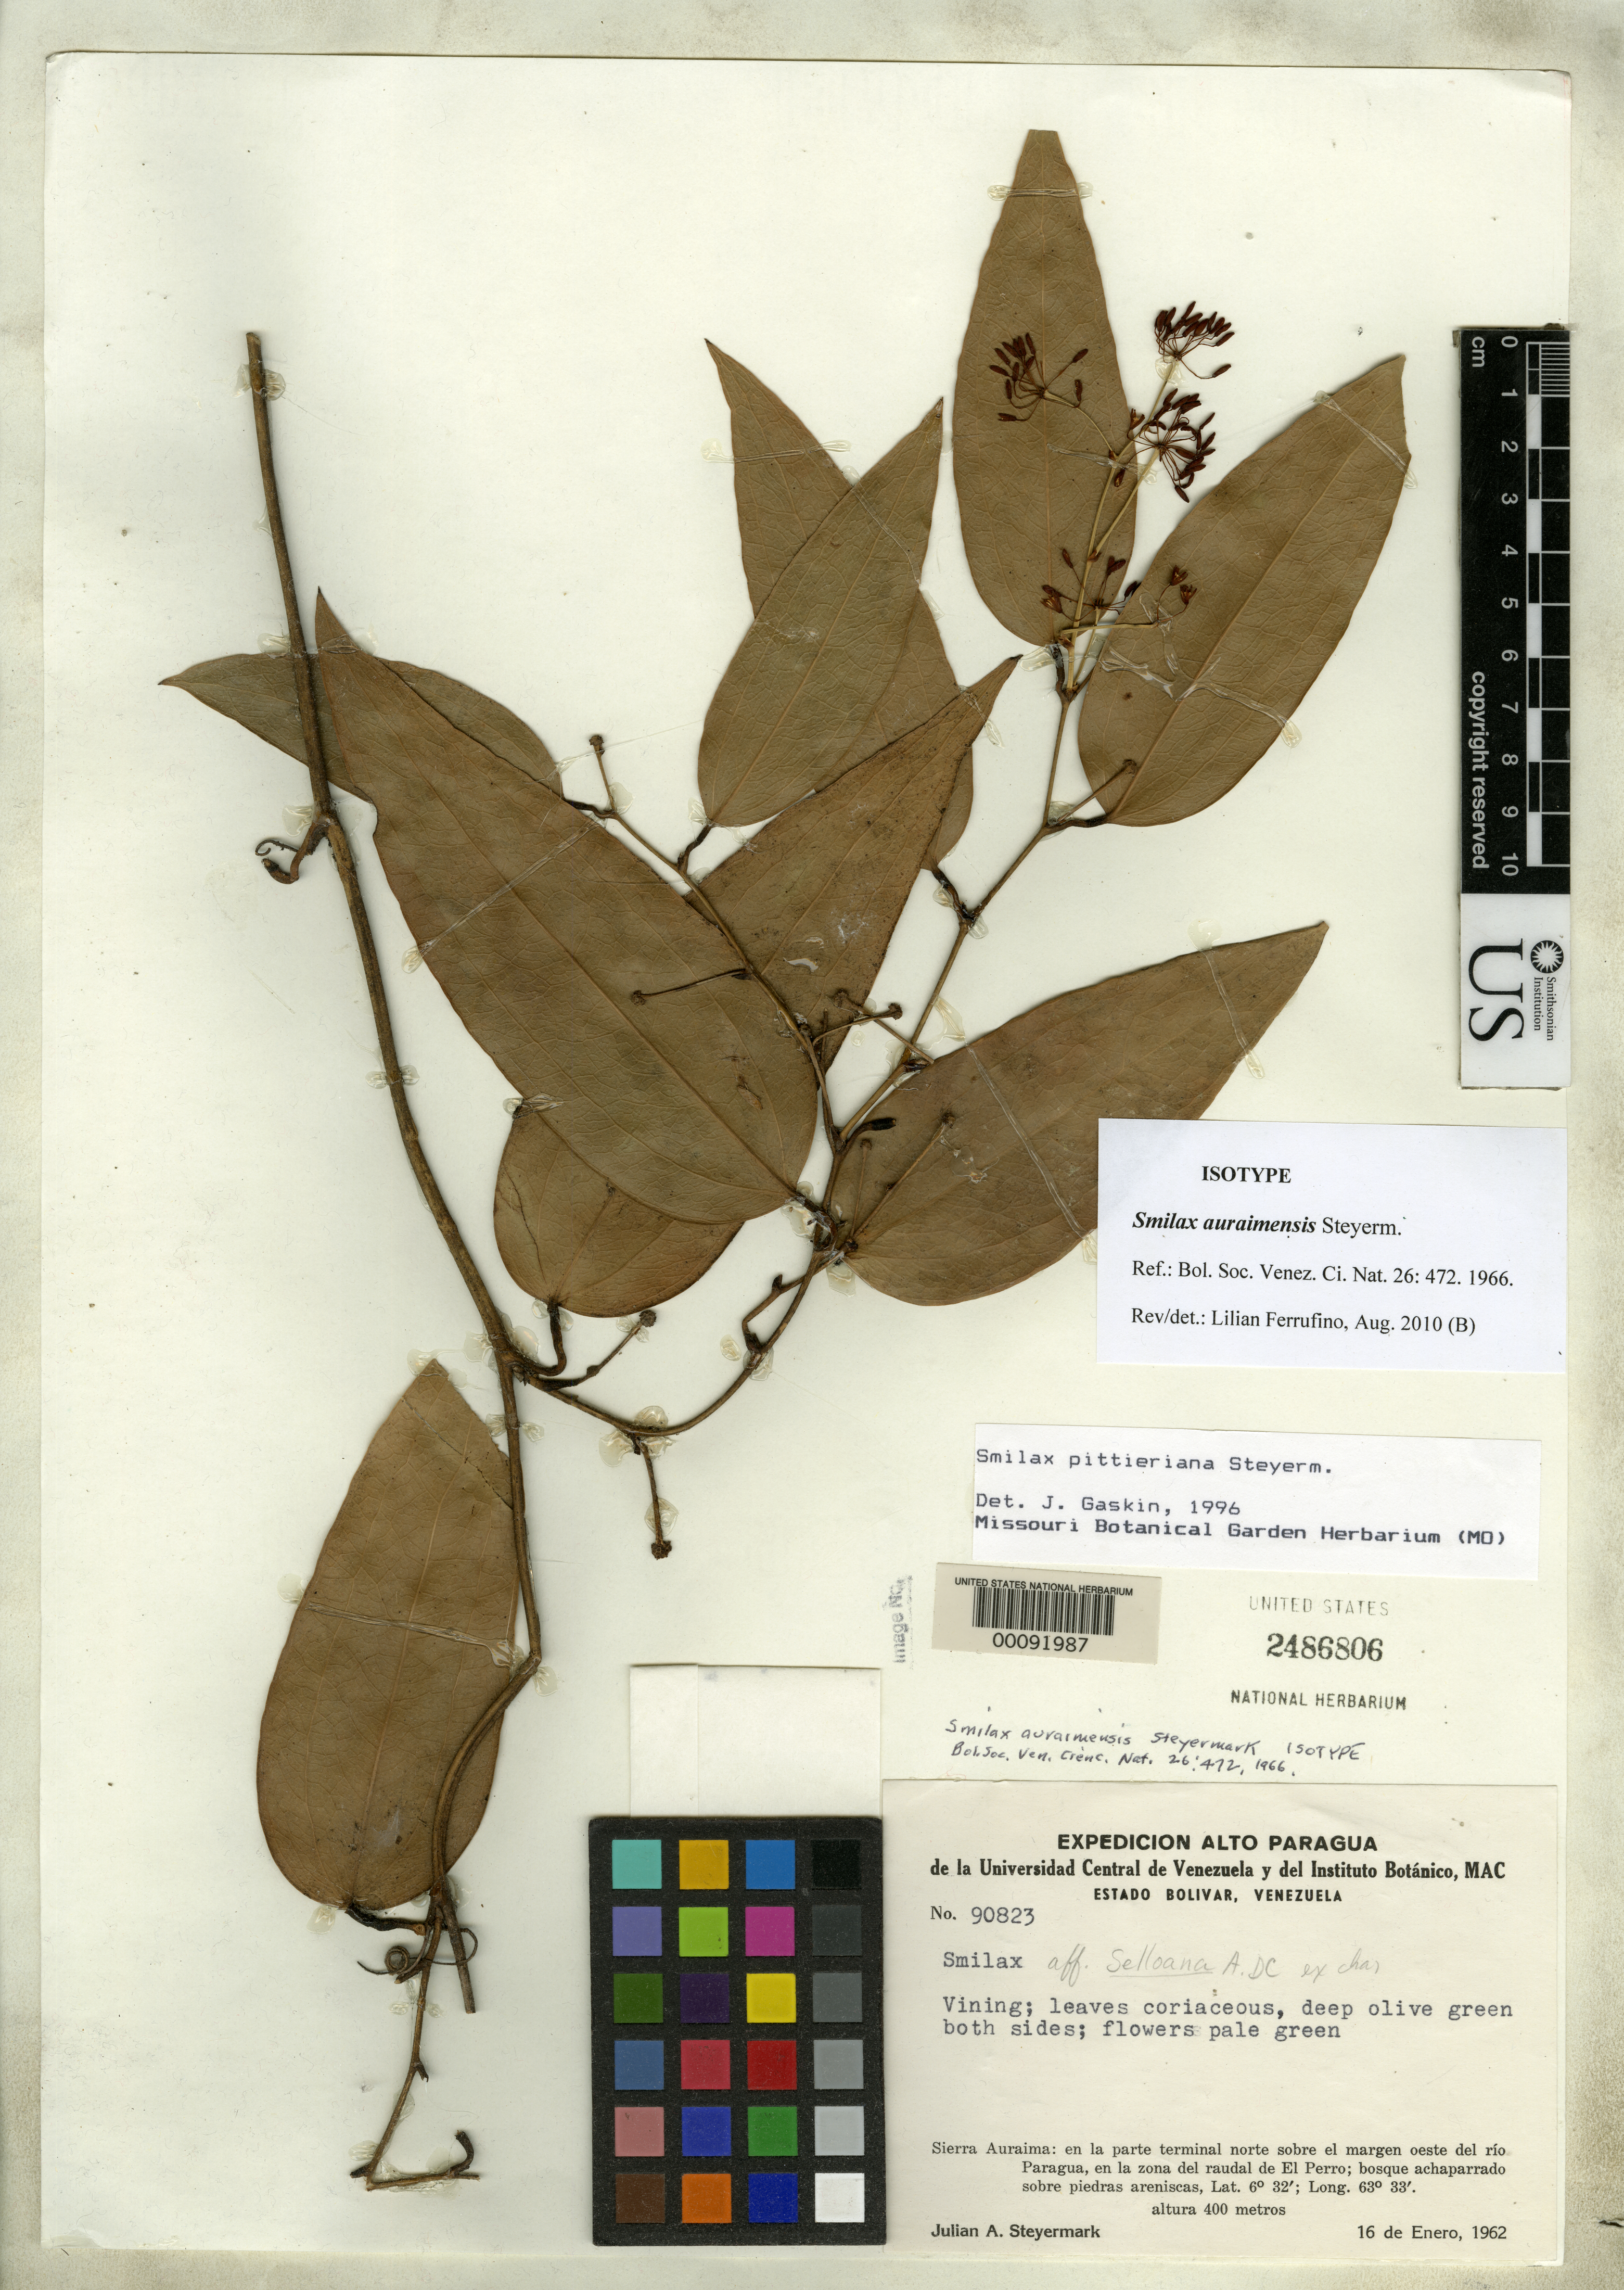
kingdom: Plantae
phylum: Tracheophyta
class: Liliopsida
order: Liliales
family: Smilacaceae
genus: Smilax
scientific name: Smilax auraimensis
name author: Steyerm.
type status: Isotype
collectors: J. Steyermark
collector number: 90823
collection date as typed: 16 Jan 1962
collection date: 1962-01-16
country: Venezuela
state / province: Bolivar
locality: Sierra Auraima.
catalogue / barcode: US 2486806